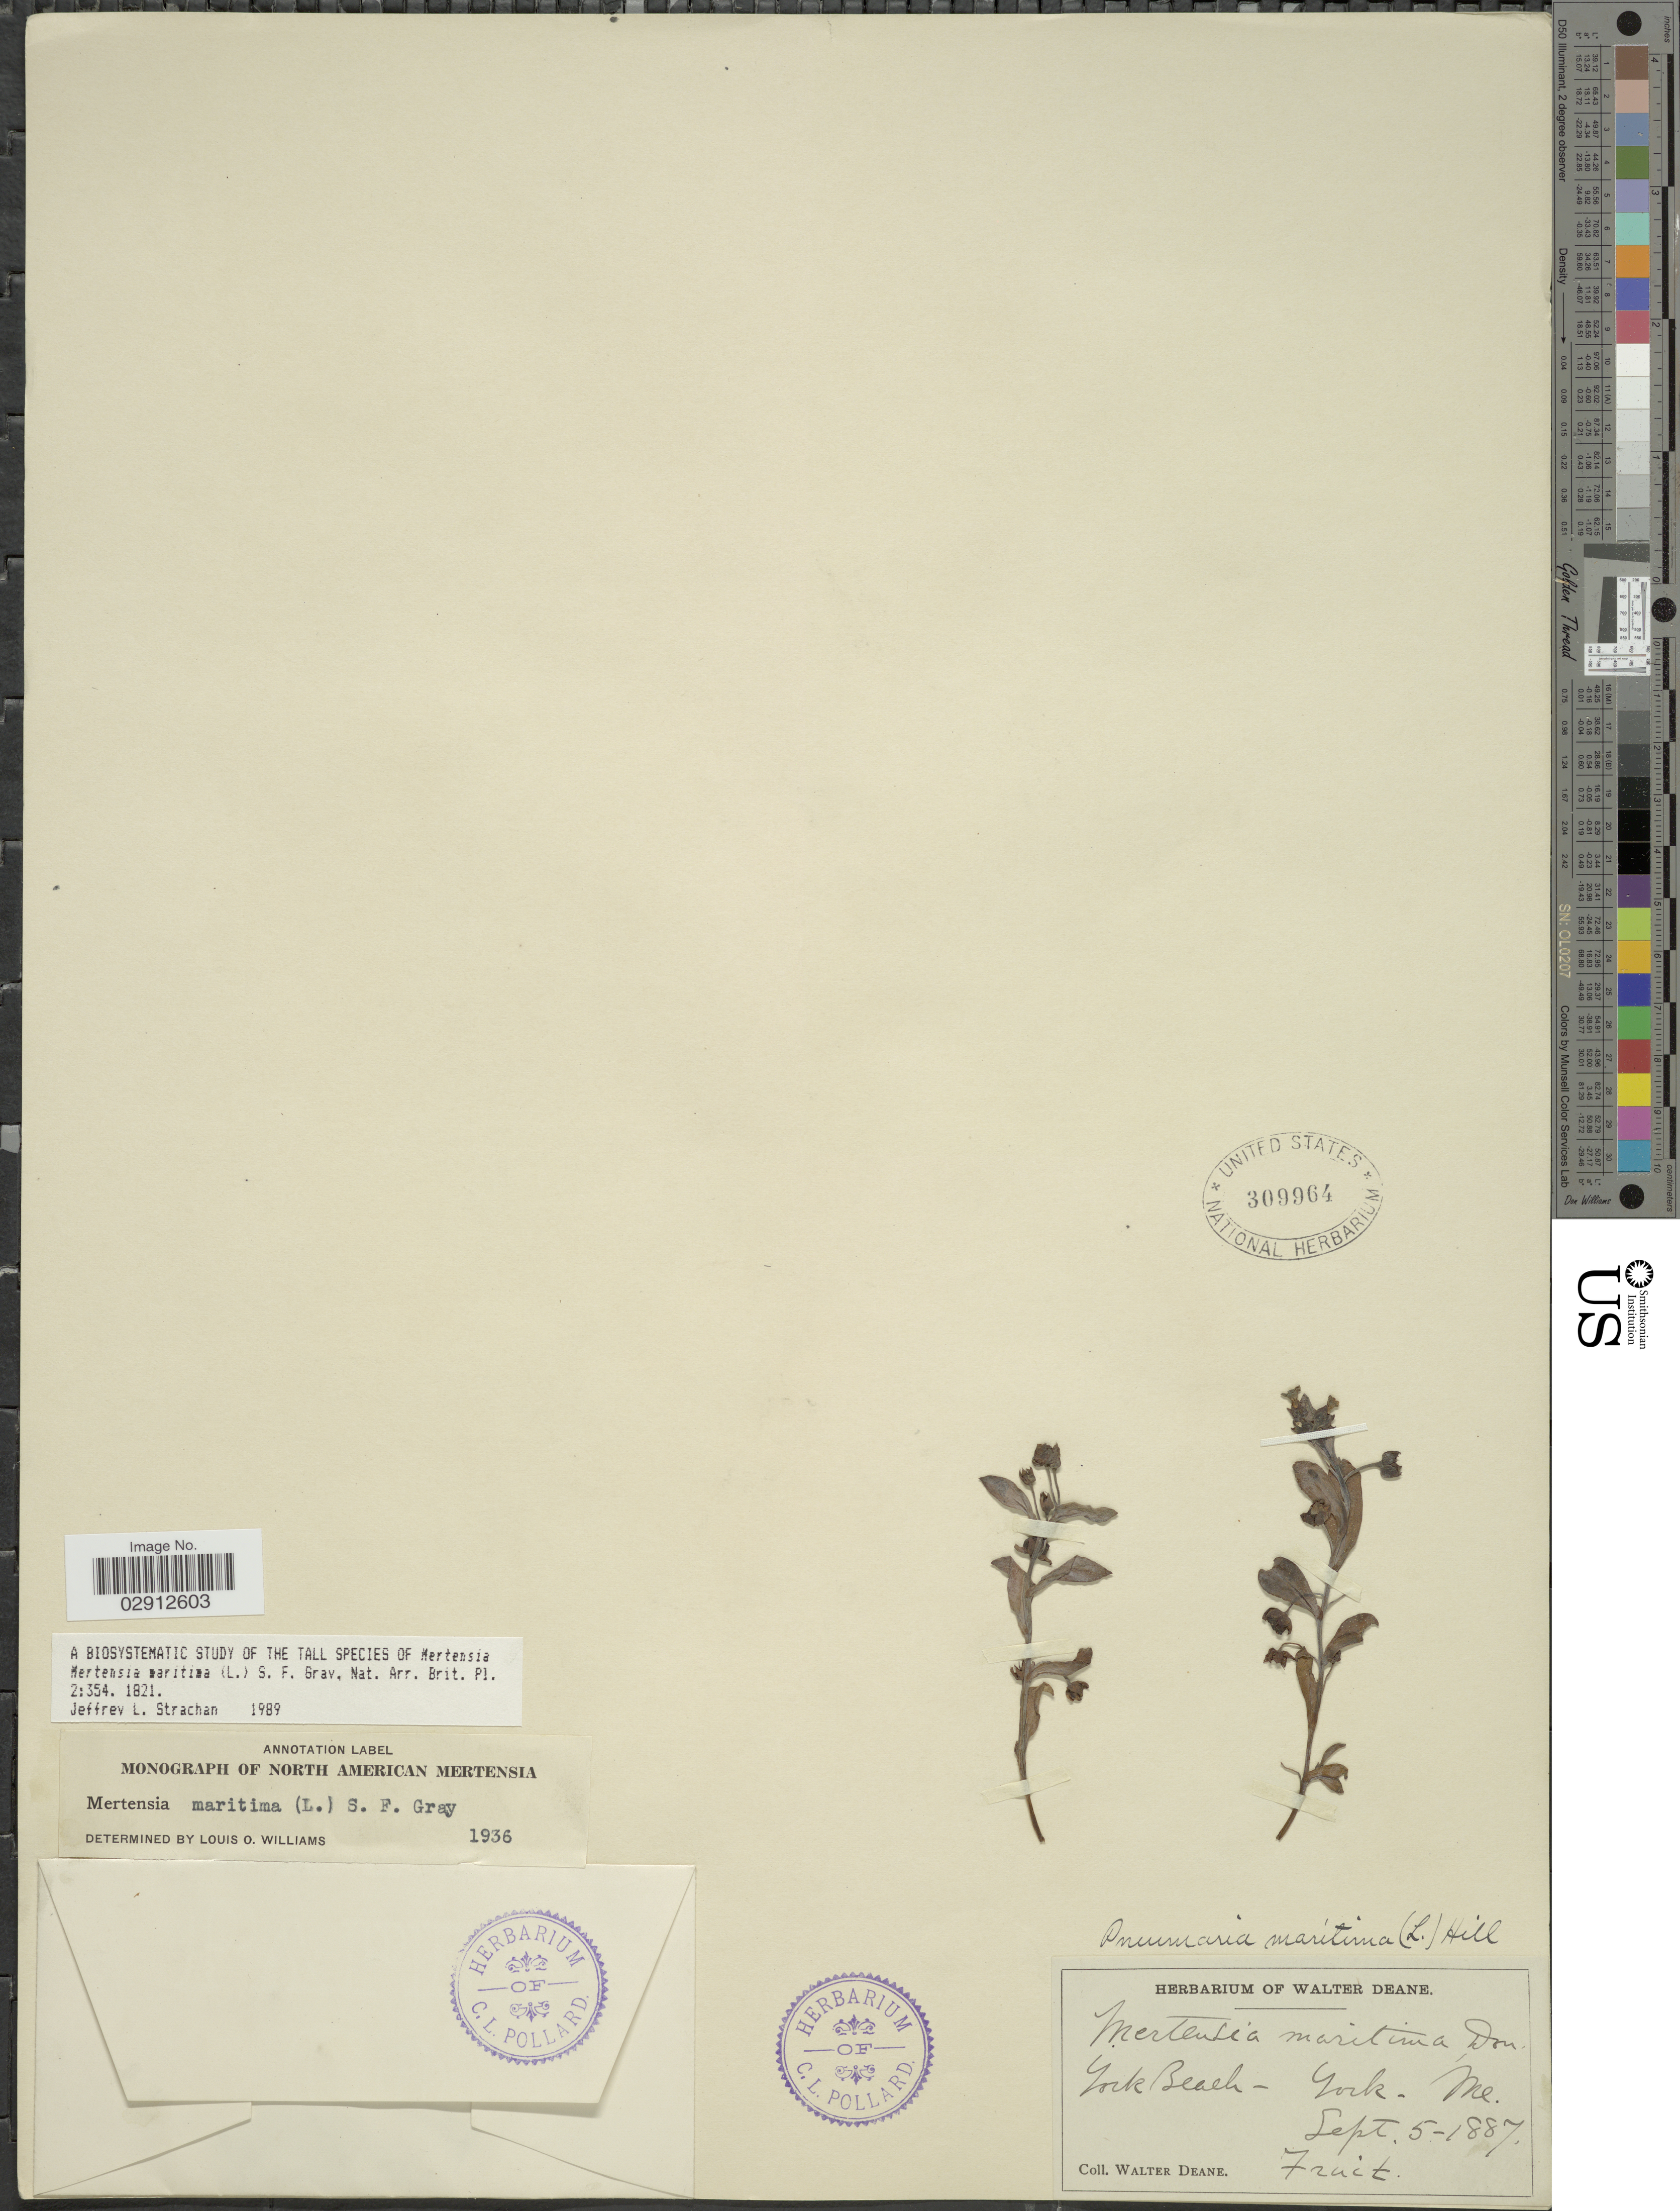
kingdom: Plantae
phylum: Tracheophyta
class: Magnoliopsida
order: Boraginales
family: Boraginaceae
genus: Mertensia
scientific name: Mertensia maritima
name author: (L.) S.F. Gray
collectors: W. Deane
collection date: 1887-09-05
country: United States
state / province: Maine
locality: York Beach - York, Maine.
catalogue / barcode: US 309964